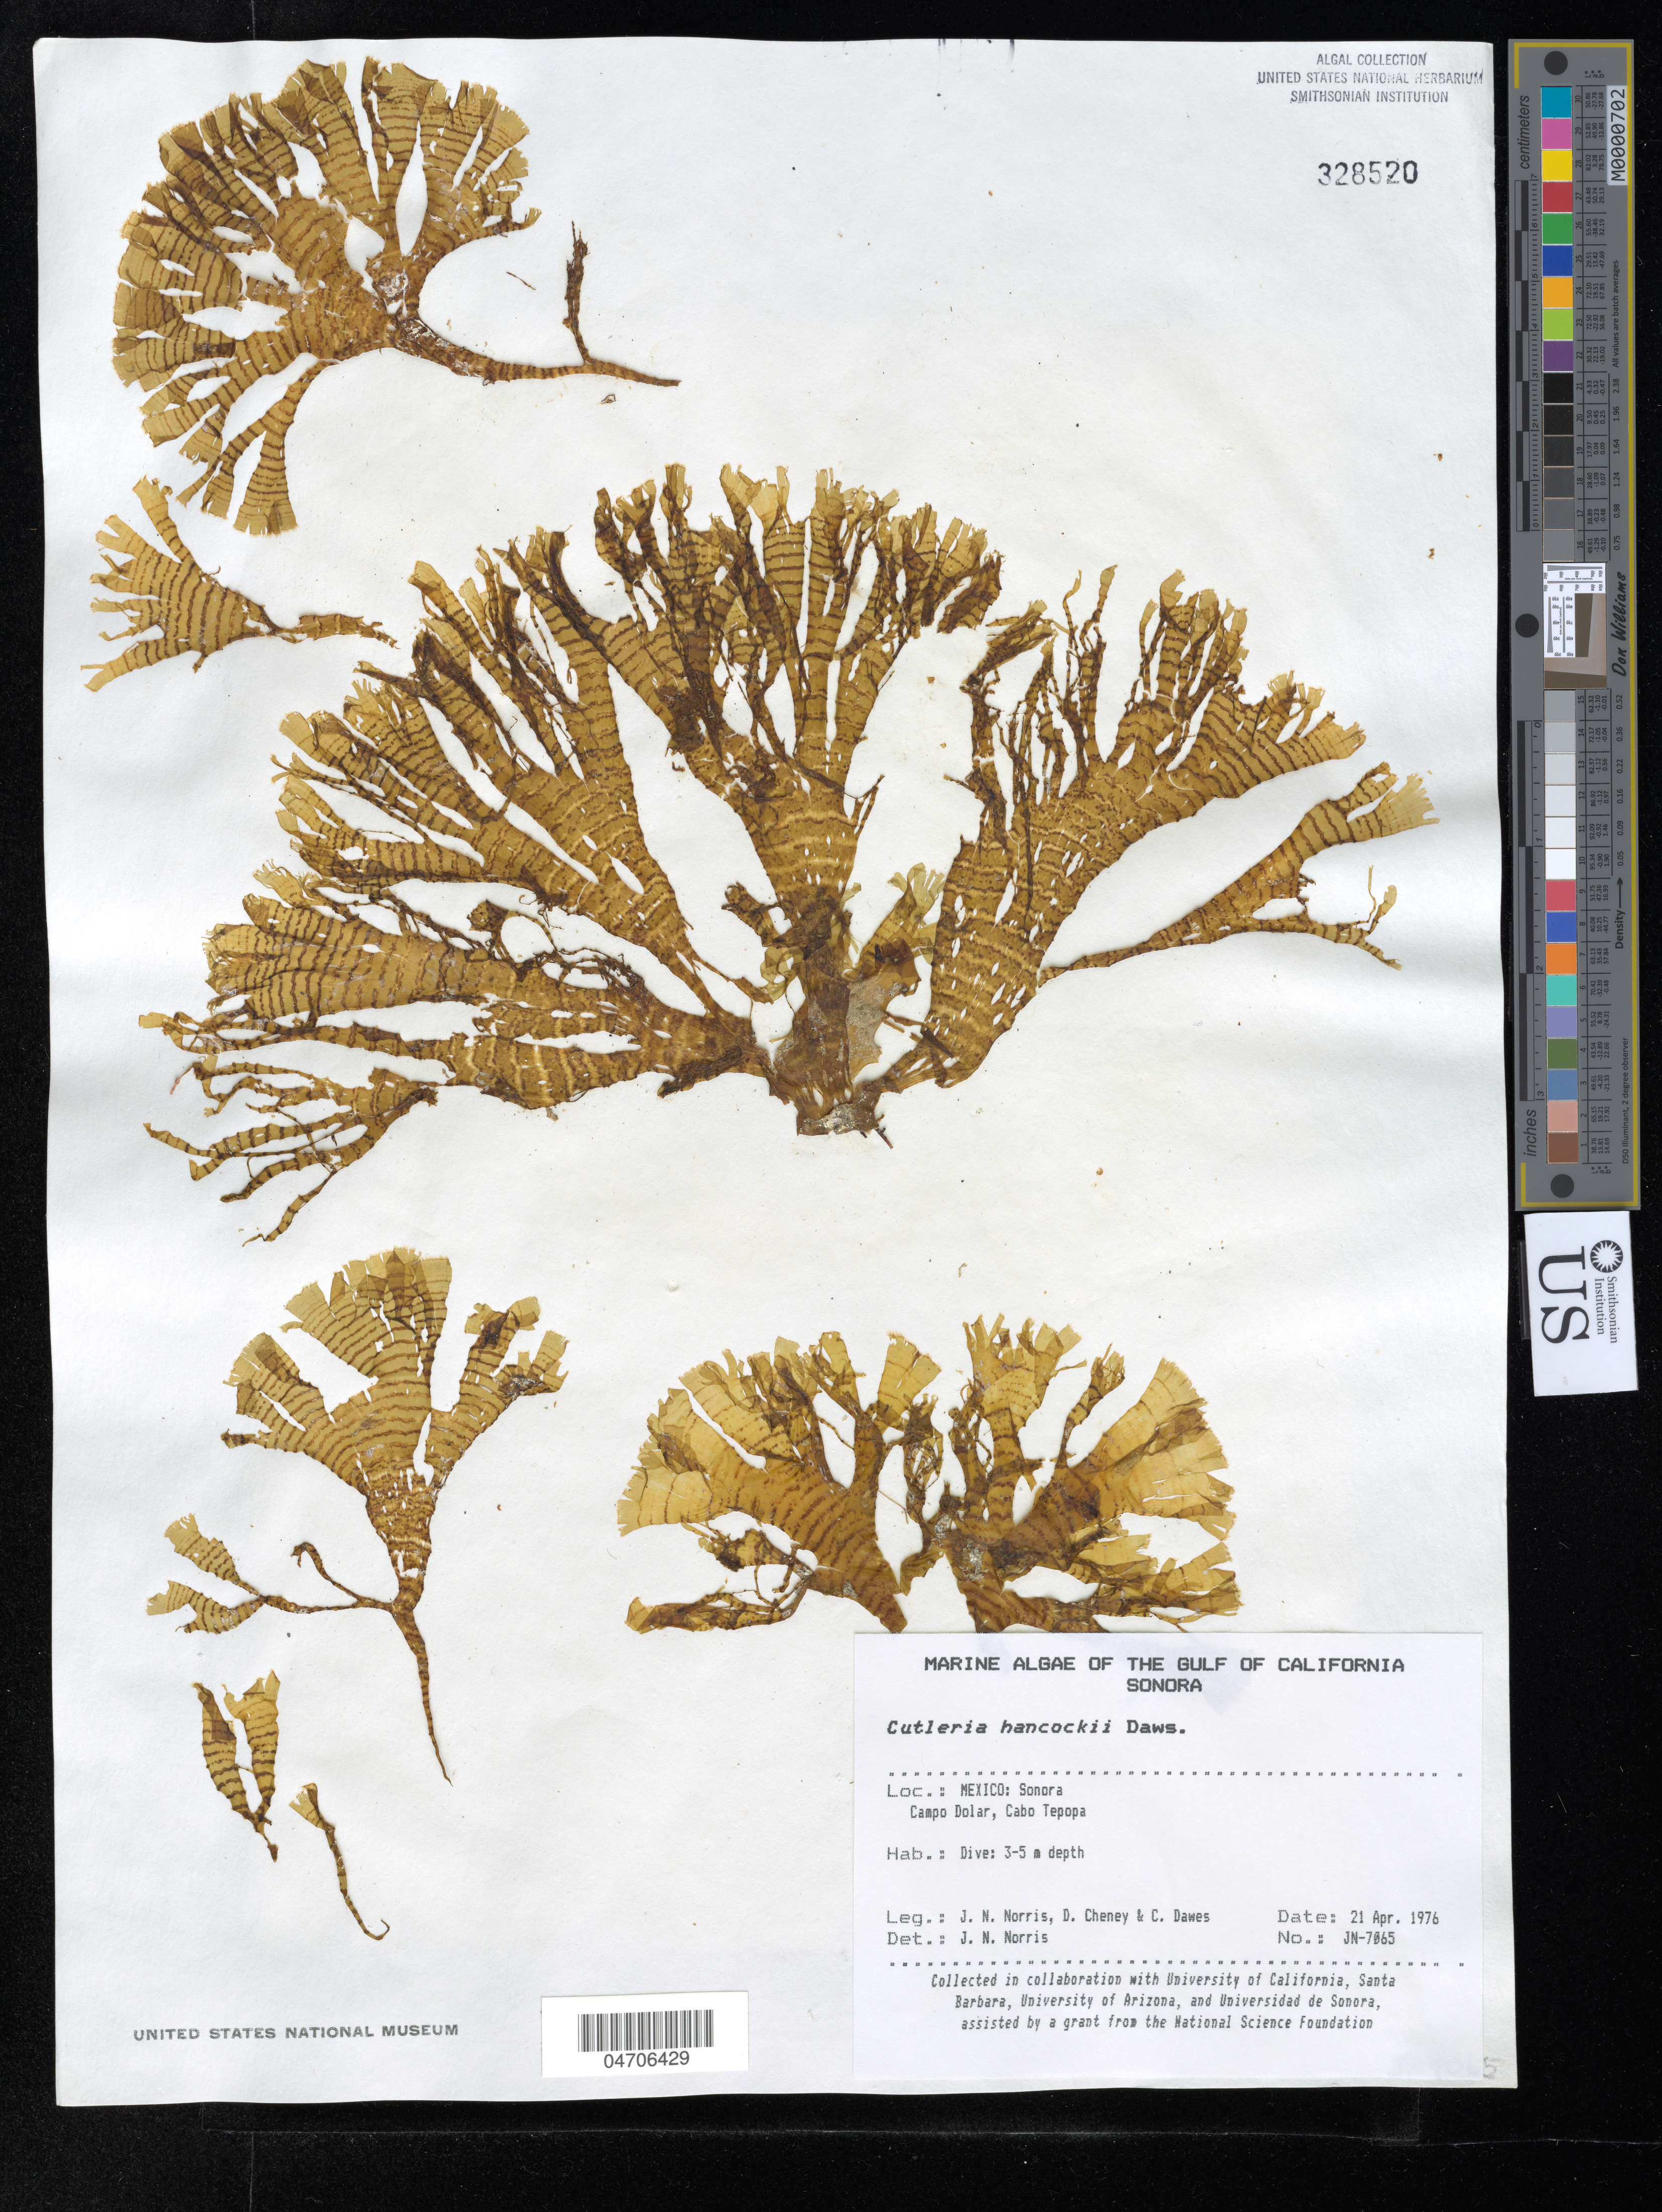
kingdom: Chromista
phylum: Ochrophyta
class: Phaeophyceae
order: Cutleriales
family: Cutleriaceae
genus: Cutleria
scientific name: Cutleria hancockii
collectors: J. Norris, D. Cheney & C. Dawes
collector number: JN-7065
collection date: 1976-04-21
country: Mexico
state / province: Sonora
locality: The Gulf of California. Campo Dolar, Cabo Tepopa.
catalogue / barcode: US 328520